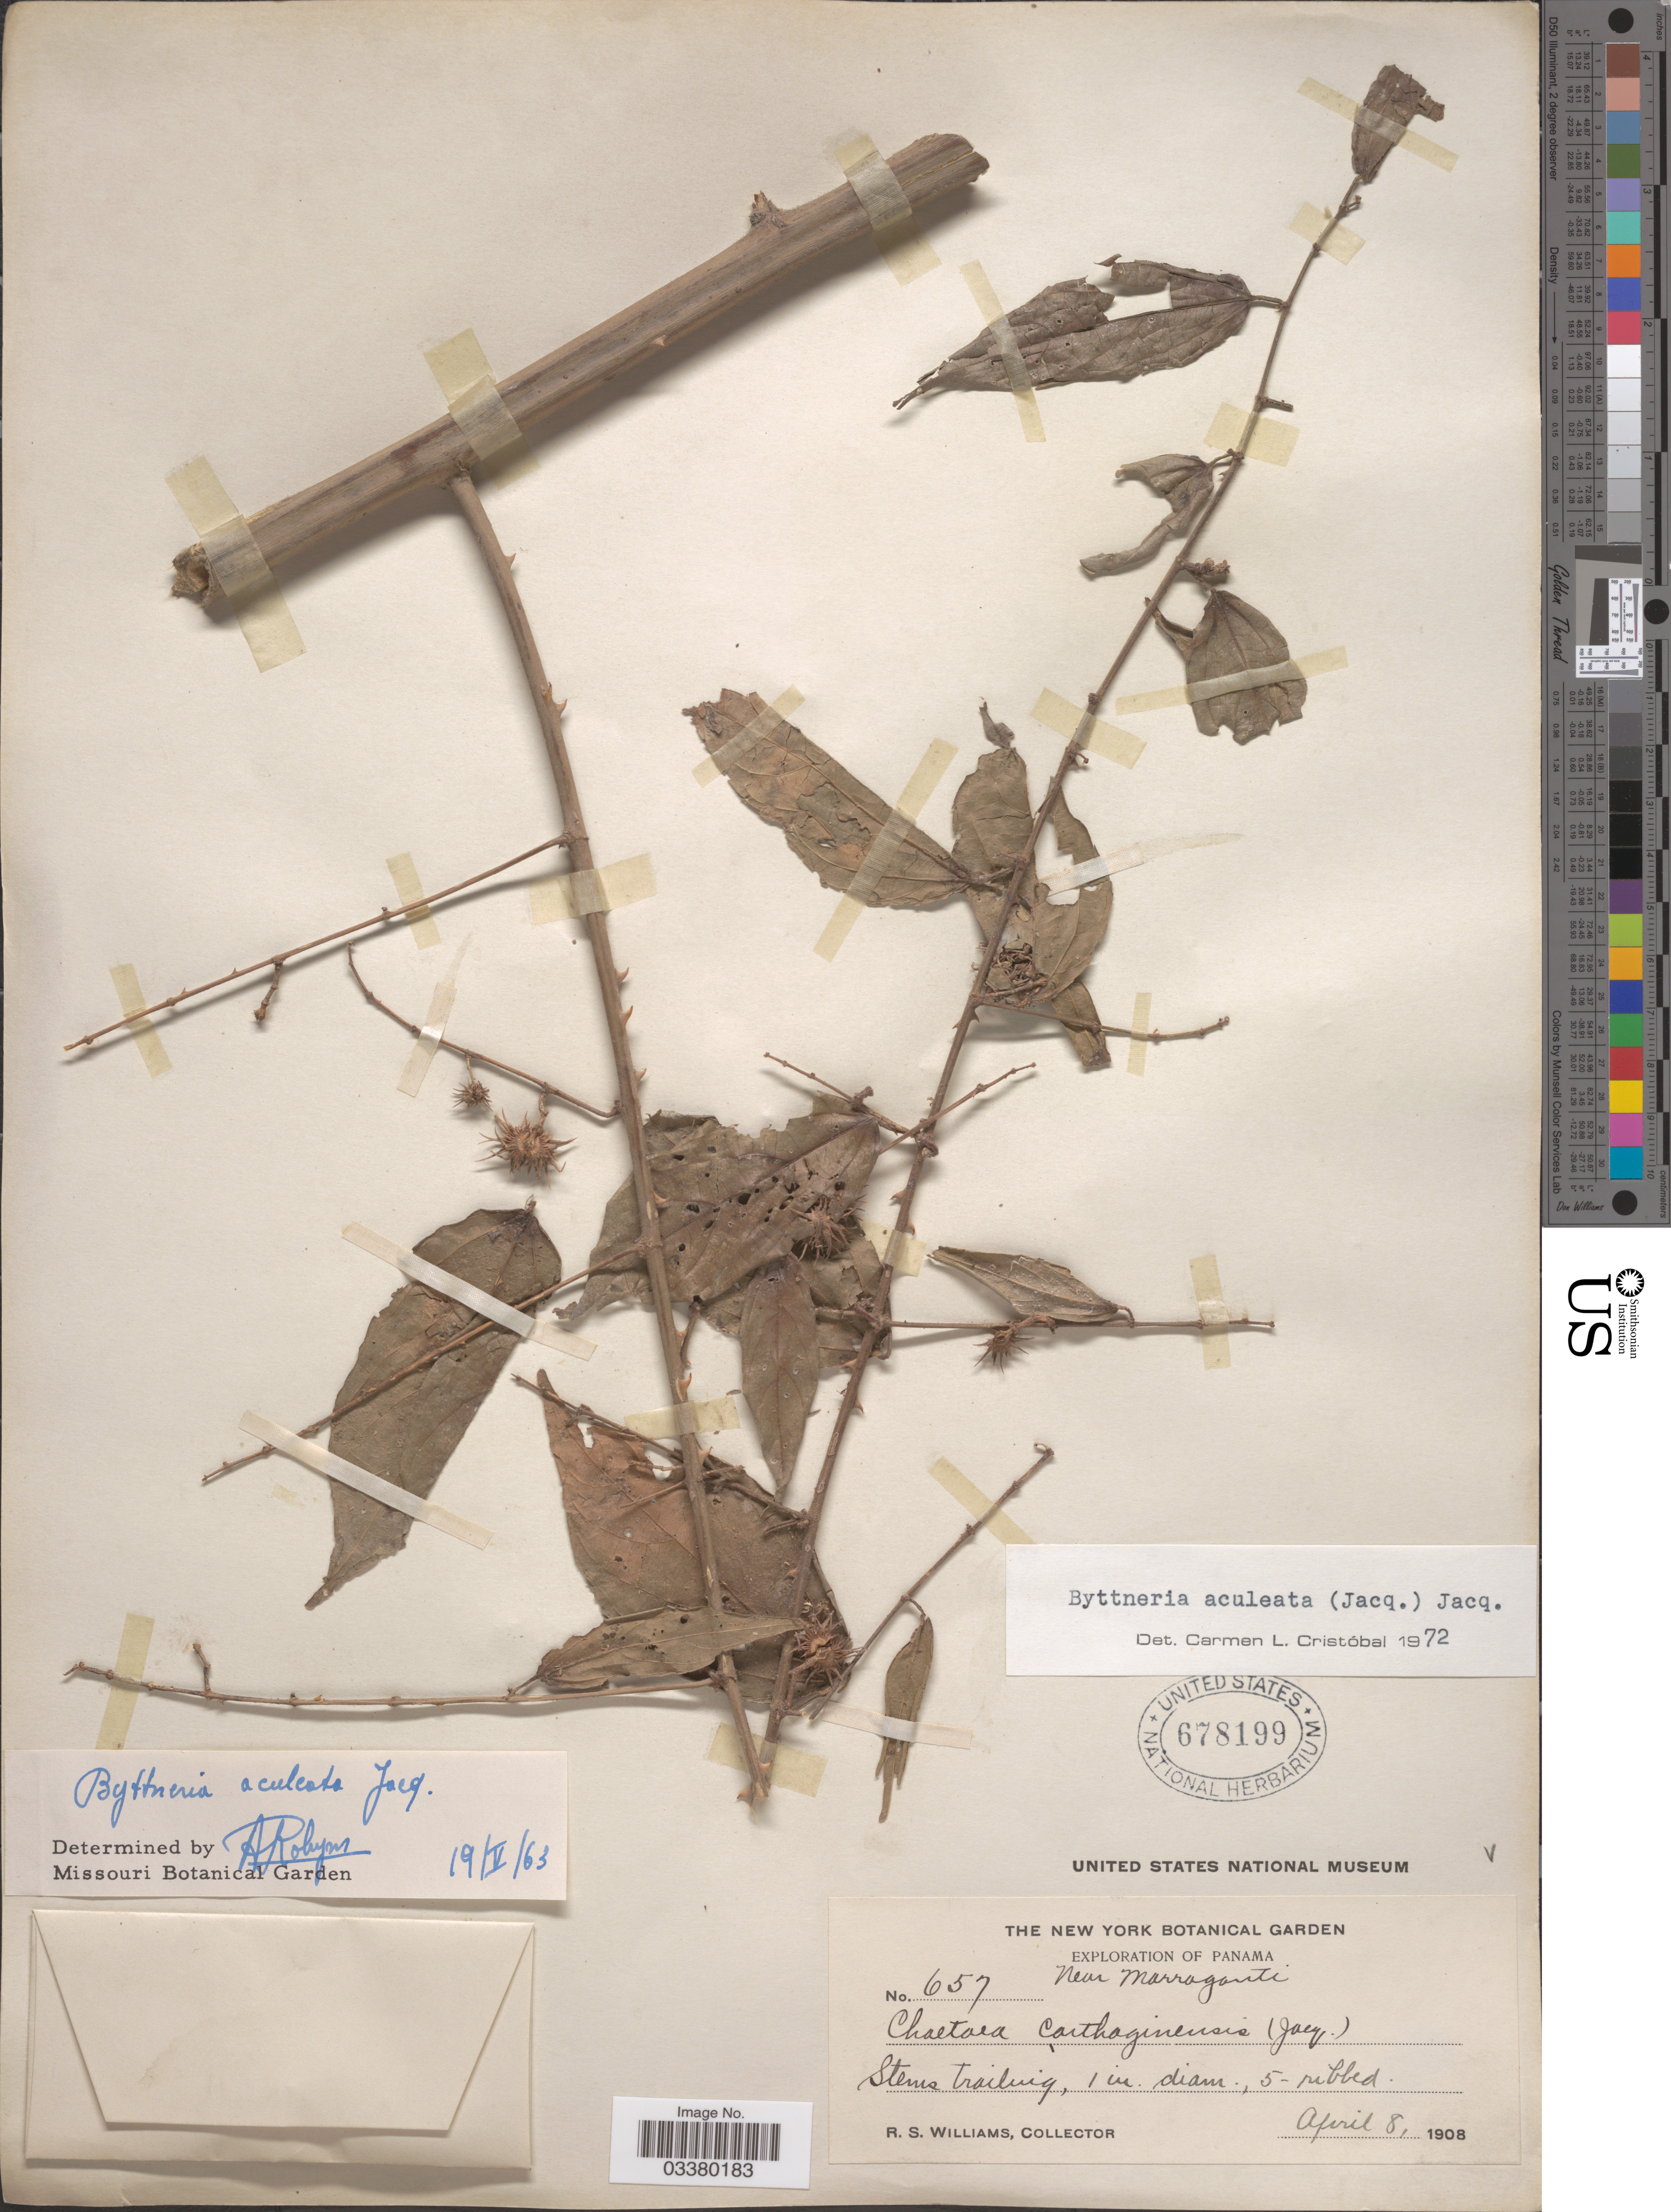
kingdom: Plantae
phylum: Tracheophyta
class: Magnoliopsida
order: Malvales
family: Malvaceae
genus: Byttneria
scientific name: Byttneria aculeata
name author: (Jacq.) Jacq.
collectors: R. S. Williams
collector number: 657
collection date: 1908-04-08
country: Panama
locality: Near Marraganti.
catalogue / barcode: US 678199